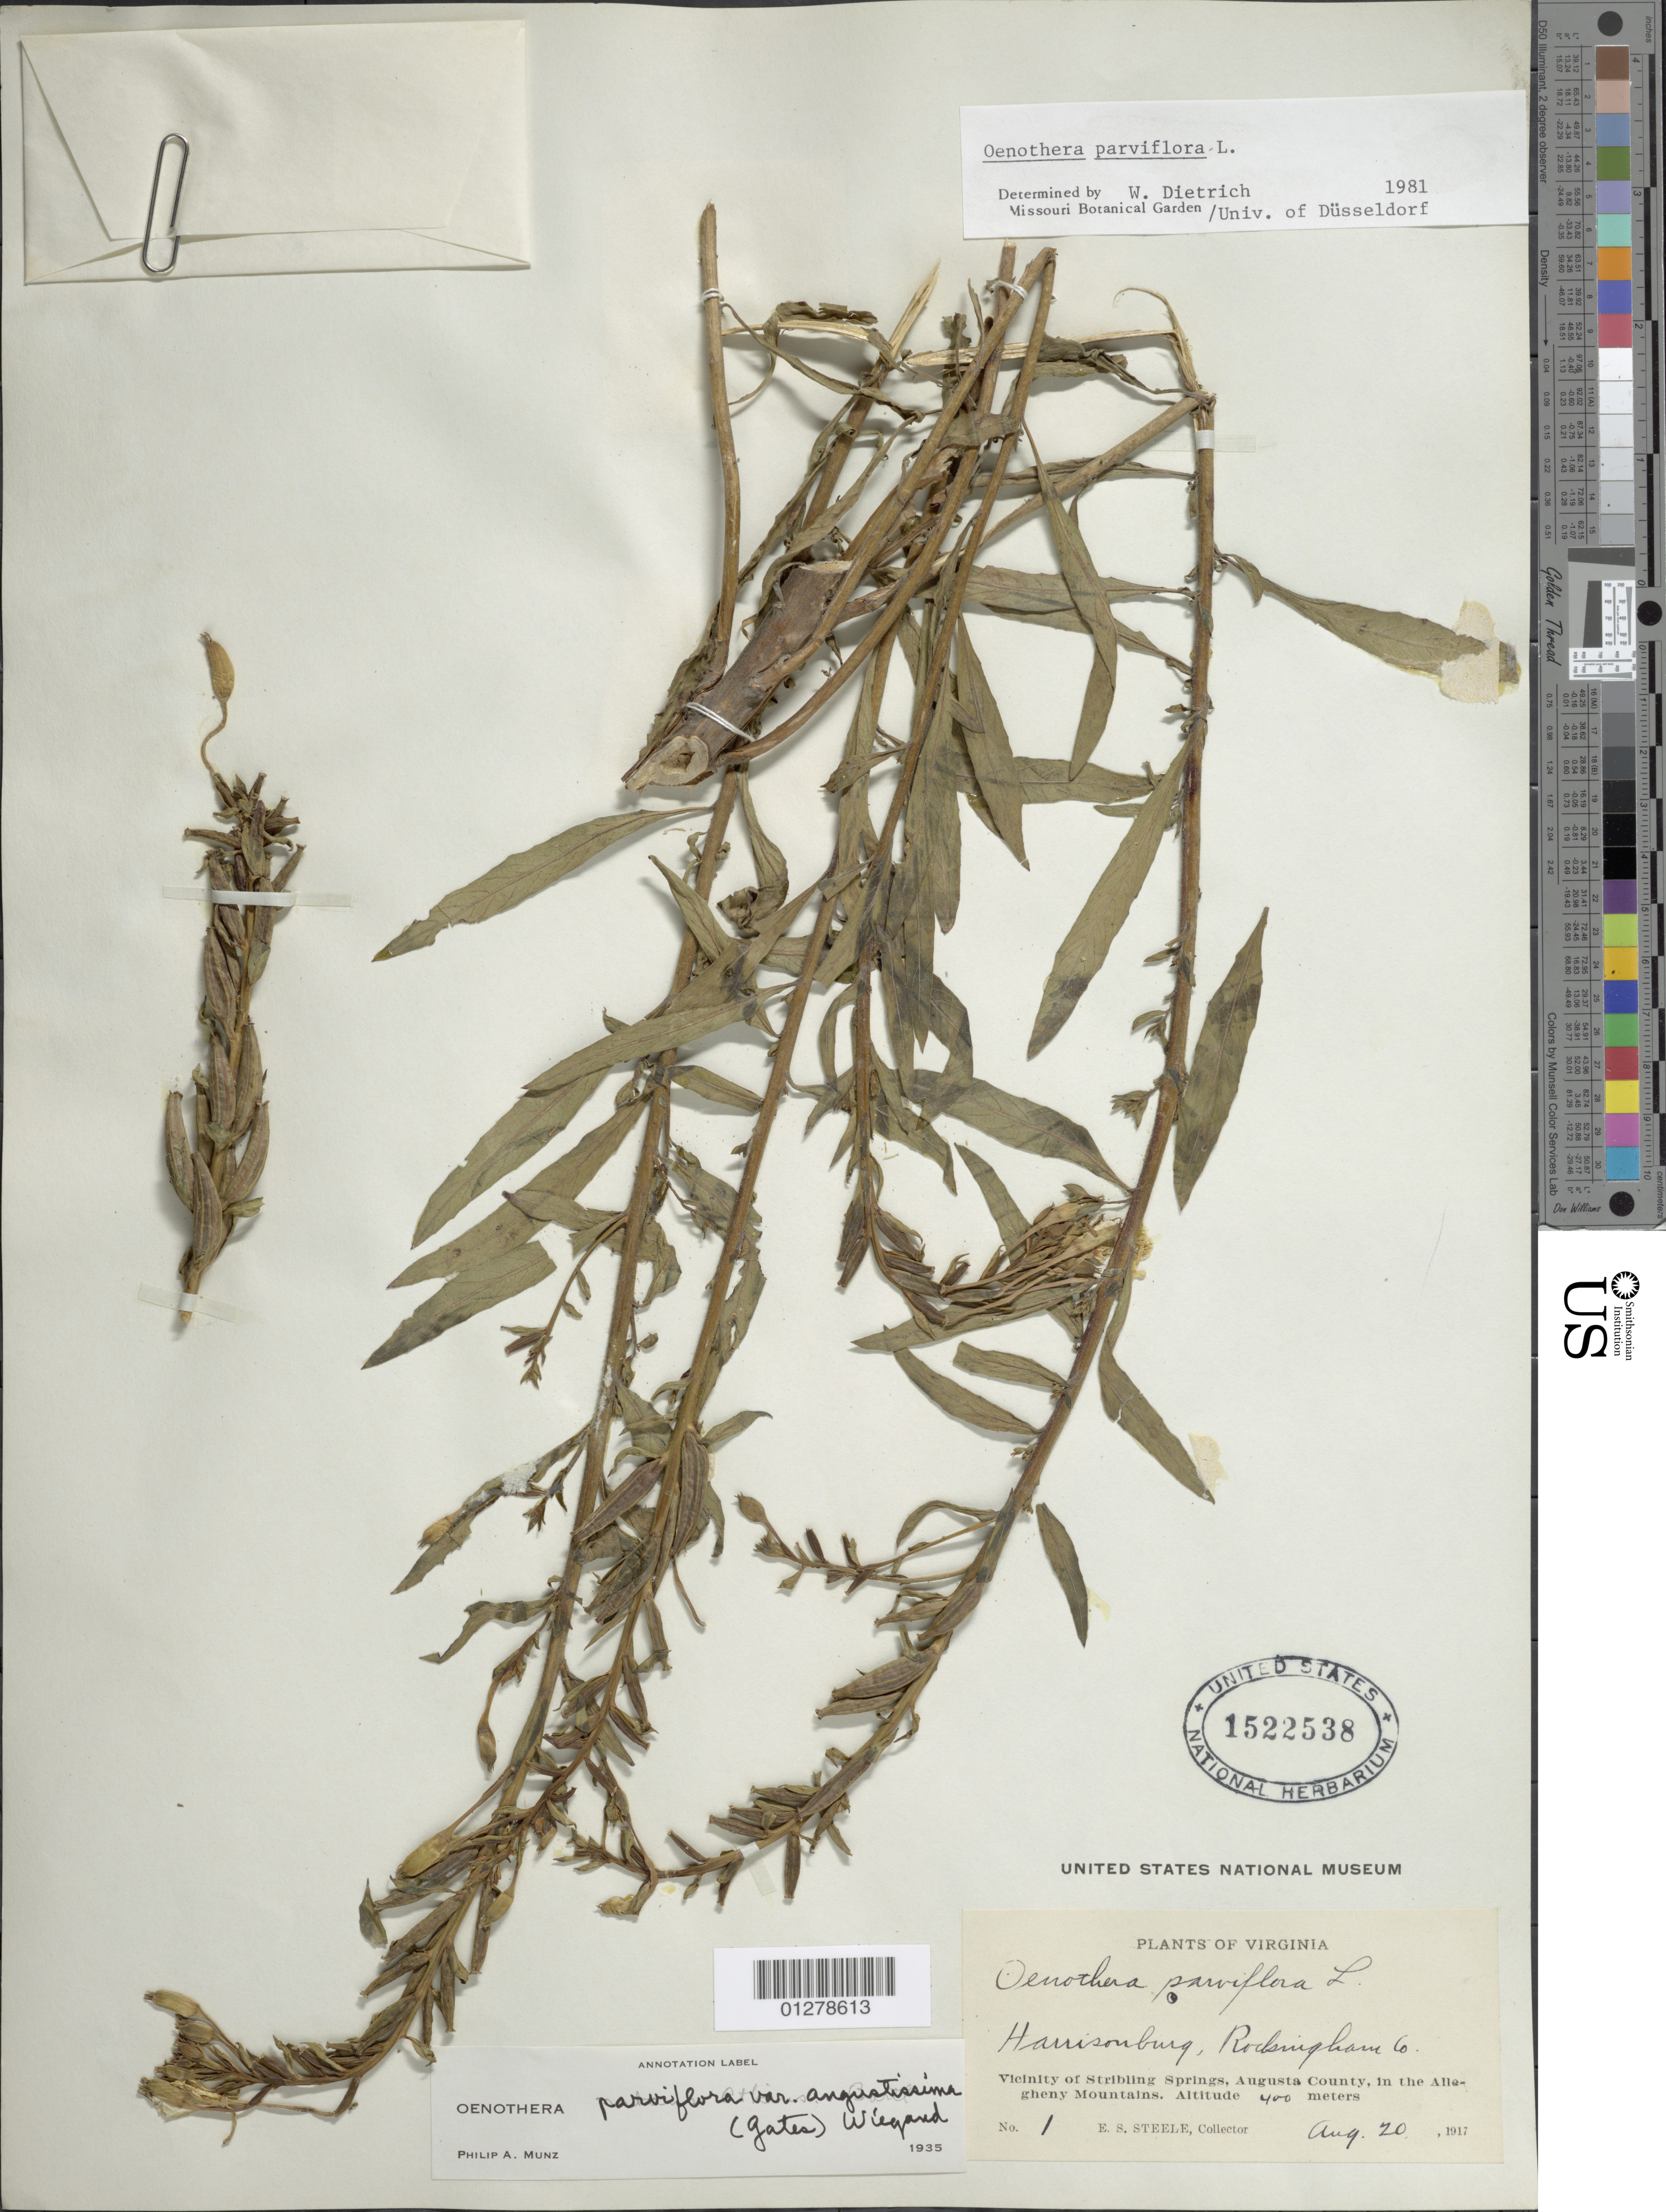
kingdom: Plantae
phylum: Tracheophyta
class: Magnoliopsida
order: Myrtales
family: Onagraceae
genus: Oenothera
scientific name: Oenothera parviflora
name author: L.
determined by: Munz, Philip A.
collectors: E. Steele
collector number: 1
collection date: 1917-08-20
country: United States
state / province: Virginia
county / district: Augusta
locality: Vicinity of Stribling Springs. In the Allegheny Mtns.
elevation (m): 400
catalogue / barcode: US 1522538